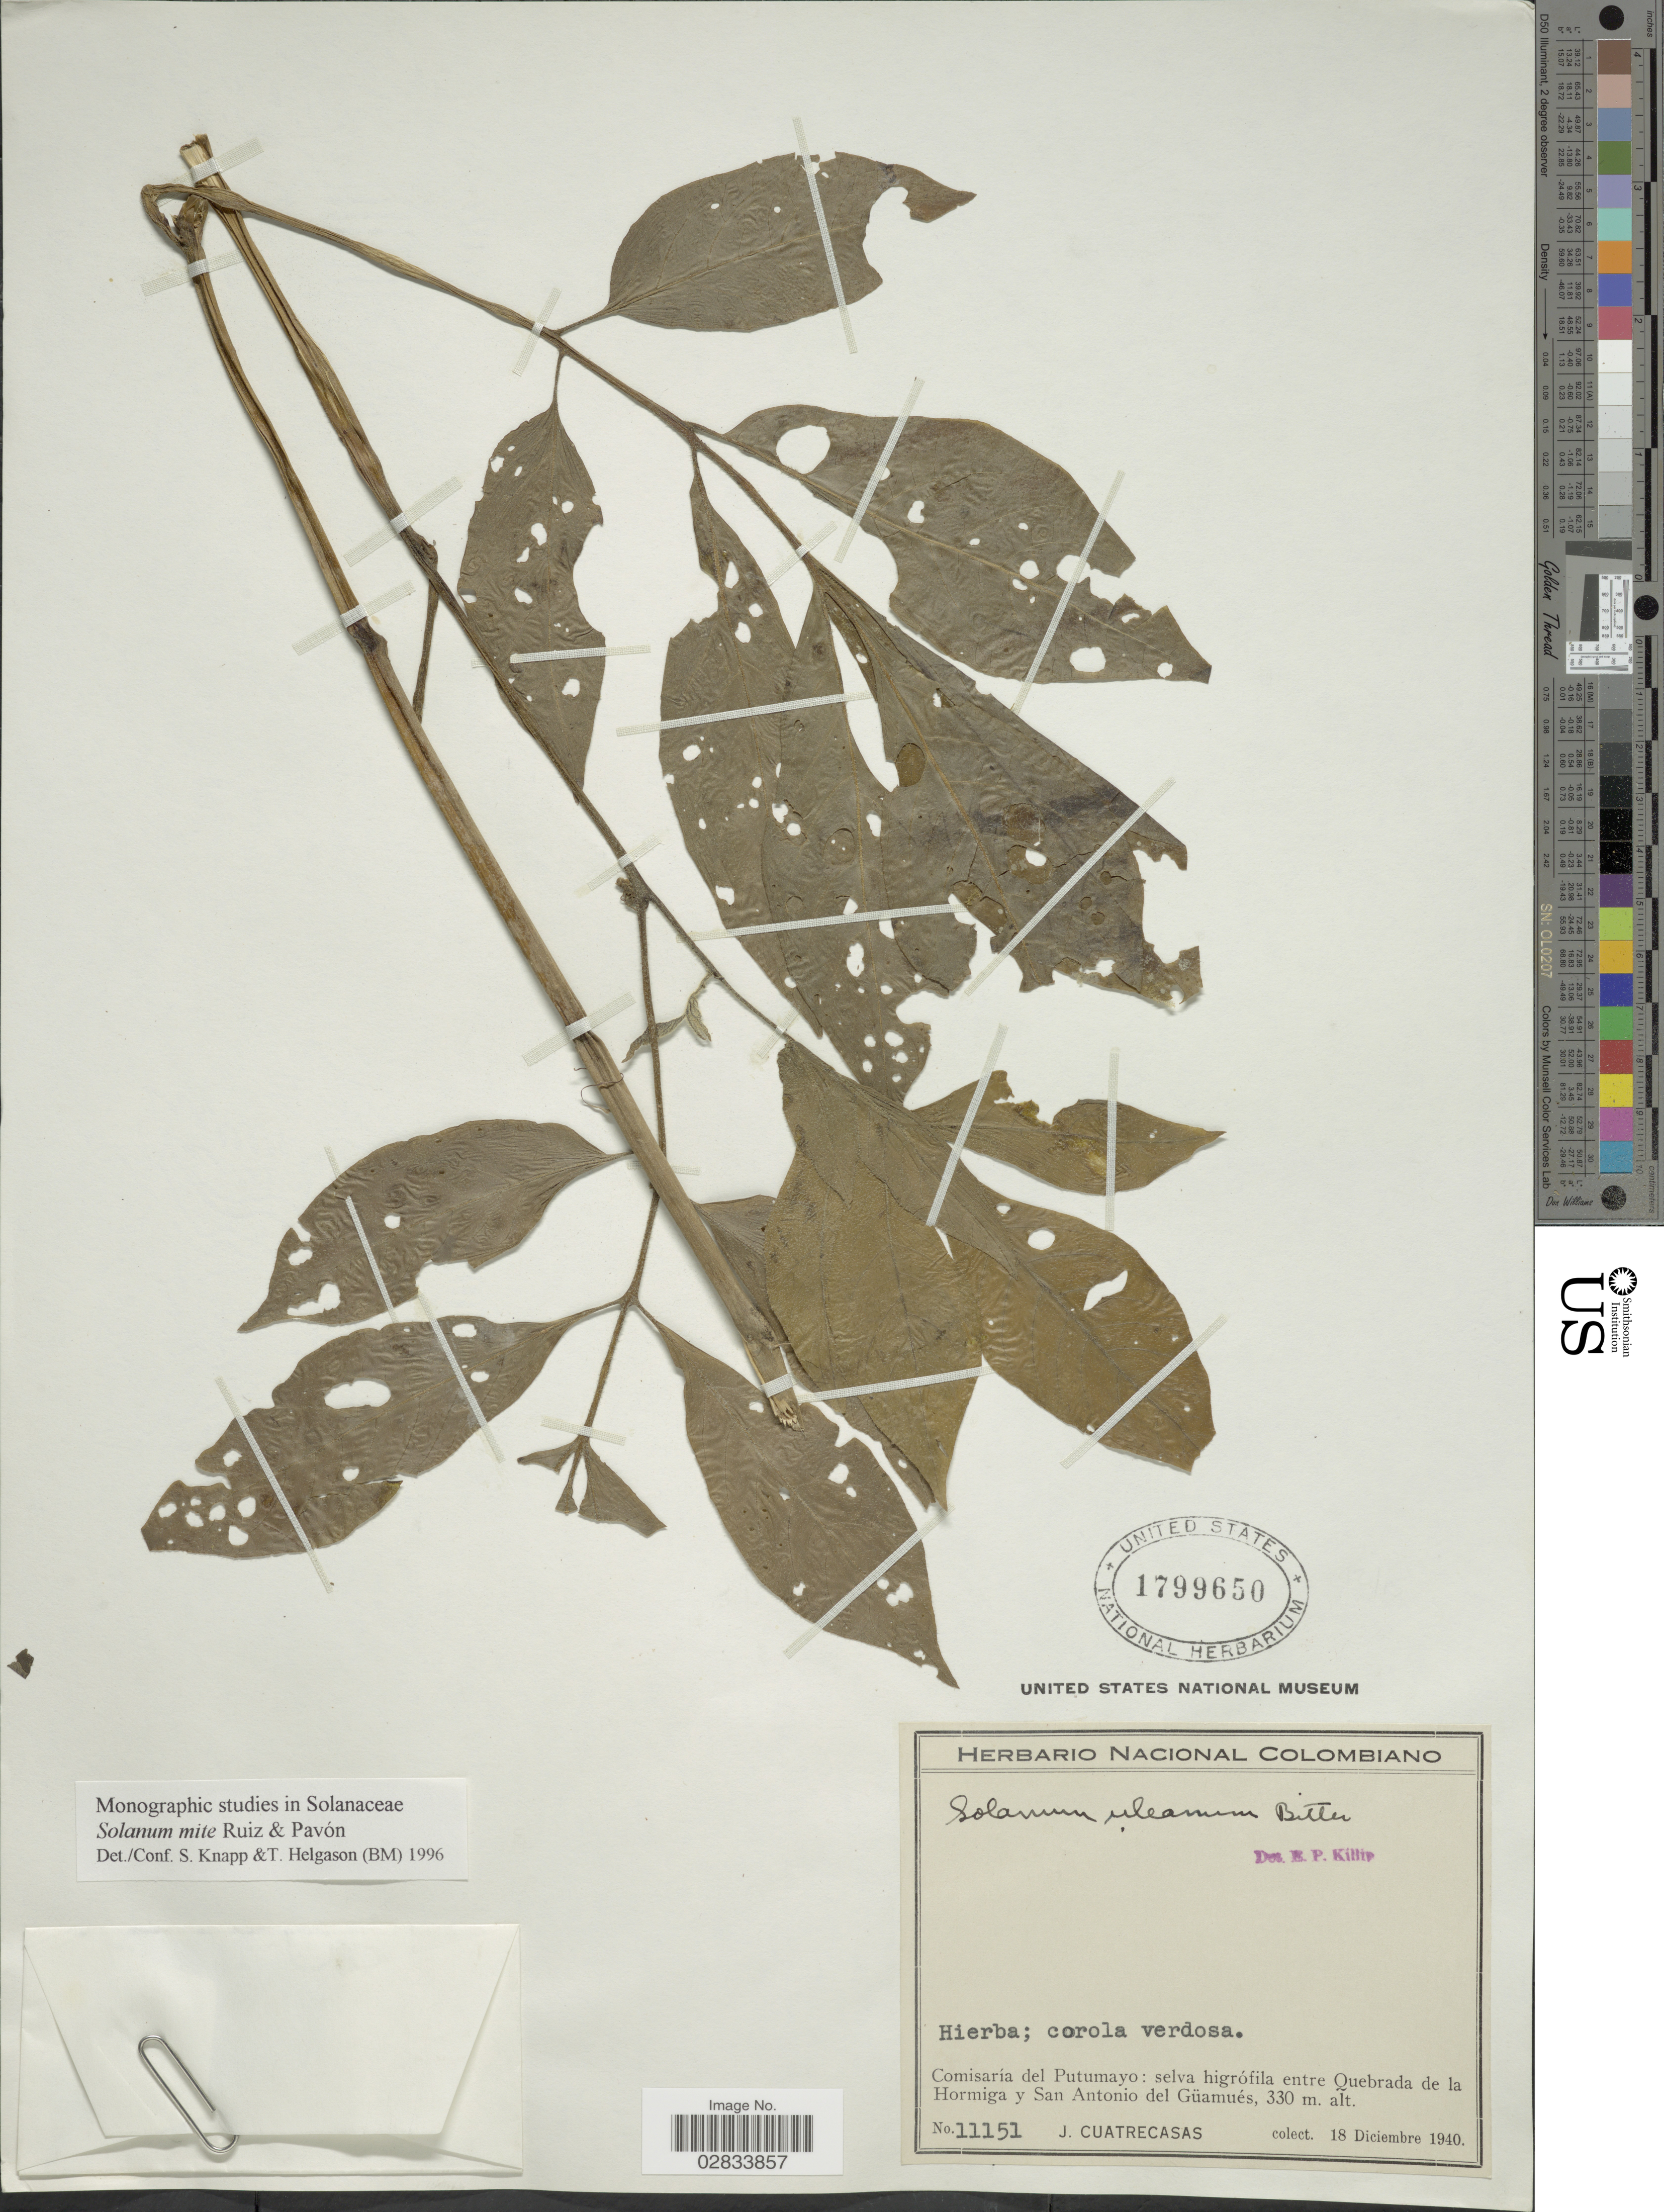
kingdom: Plantae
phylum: Tracheophyta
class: Magnoliopsida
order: Solanales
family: Solanaceae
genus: Solanum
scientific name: Solanum mite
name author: Ruiz & Pav.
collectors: J. Cuatrecasas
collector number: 11151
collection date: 1940-12-18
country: Colombia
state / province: Putumayo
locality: Comisaría del Putumayo: selva higrófila entre Quebrada de la Hormiga y San Antonio del Güamués.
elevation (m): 330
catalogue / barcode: US 1799650